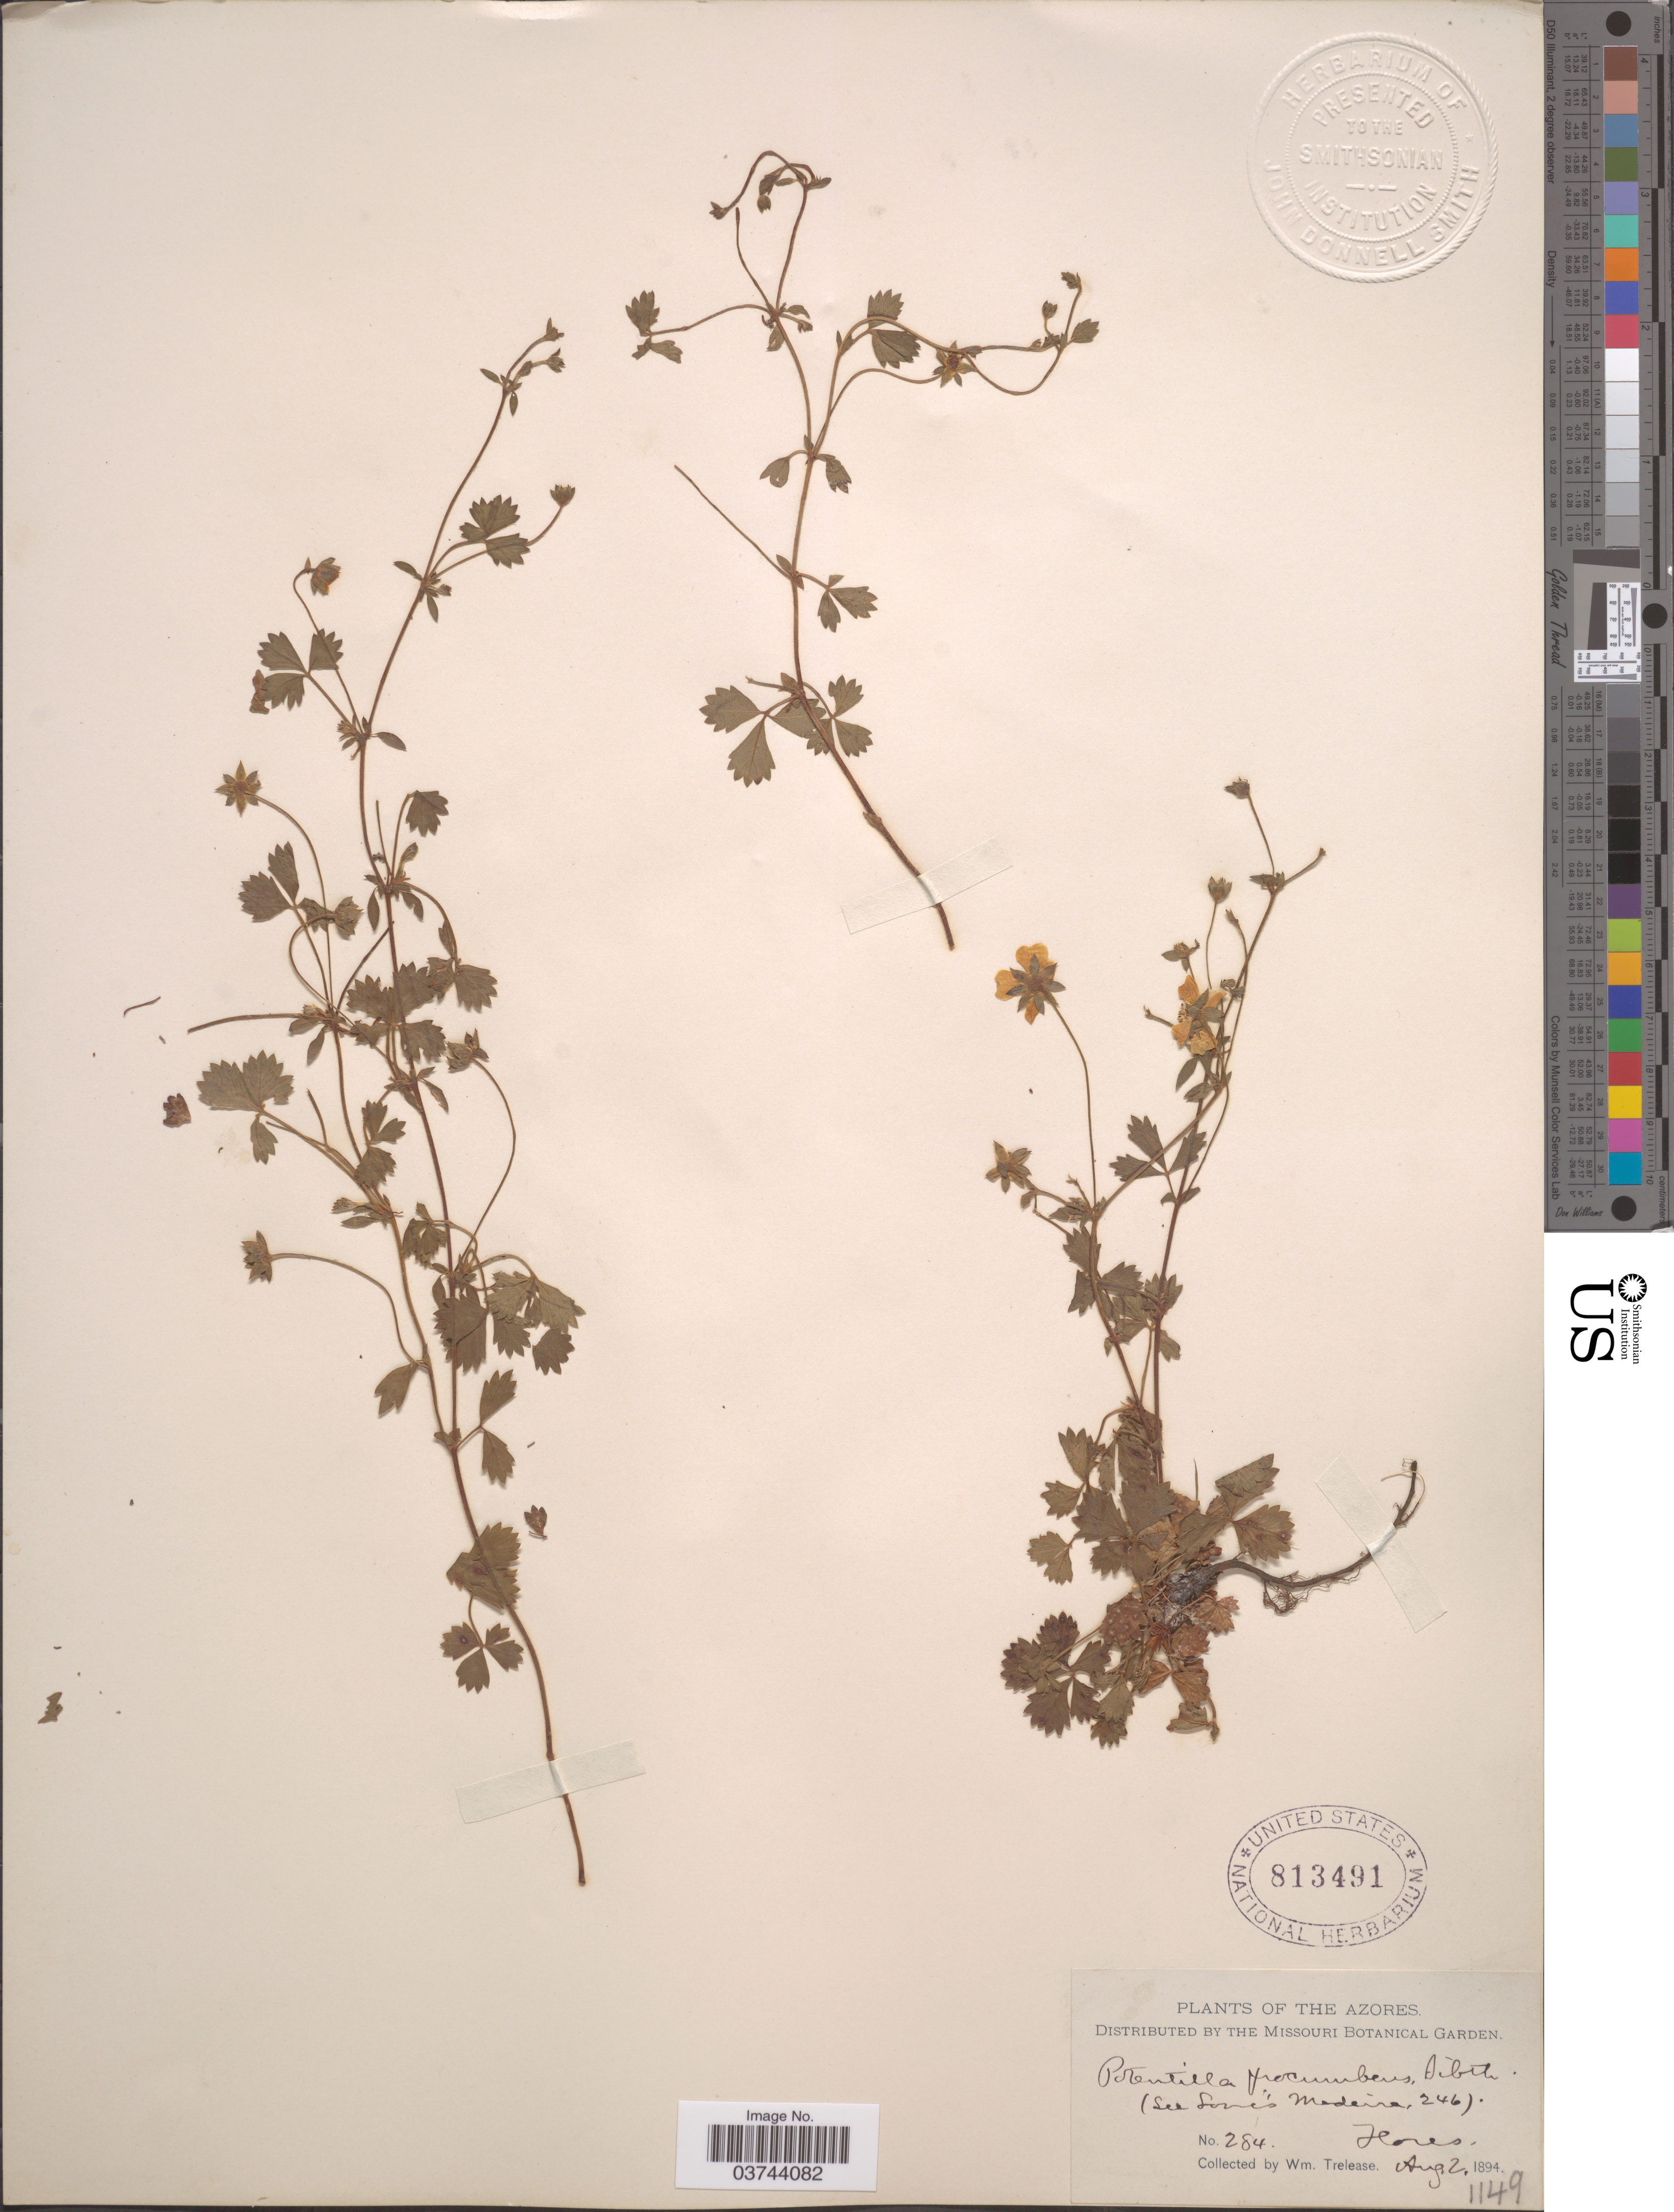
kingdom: Plantae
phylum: Tracheophyta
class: Magnoliopsida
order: Rosales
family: Rosaceae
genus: Potentilla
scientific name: Potentilla procumbens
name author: Sibth.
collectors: W. Trelease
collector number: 284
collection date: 1894-08-02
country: Portugal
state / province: Azores (Aut. Reg.)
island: Flores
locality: Flores.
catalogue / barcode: US 813491